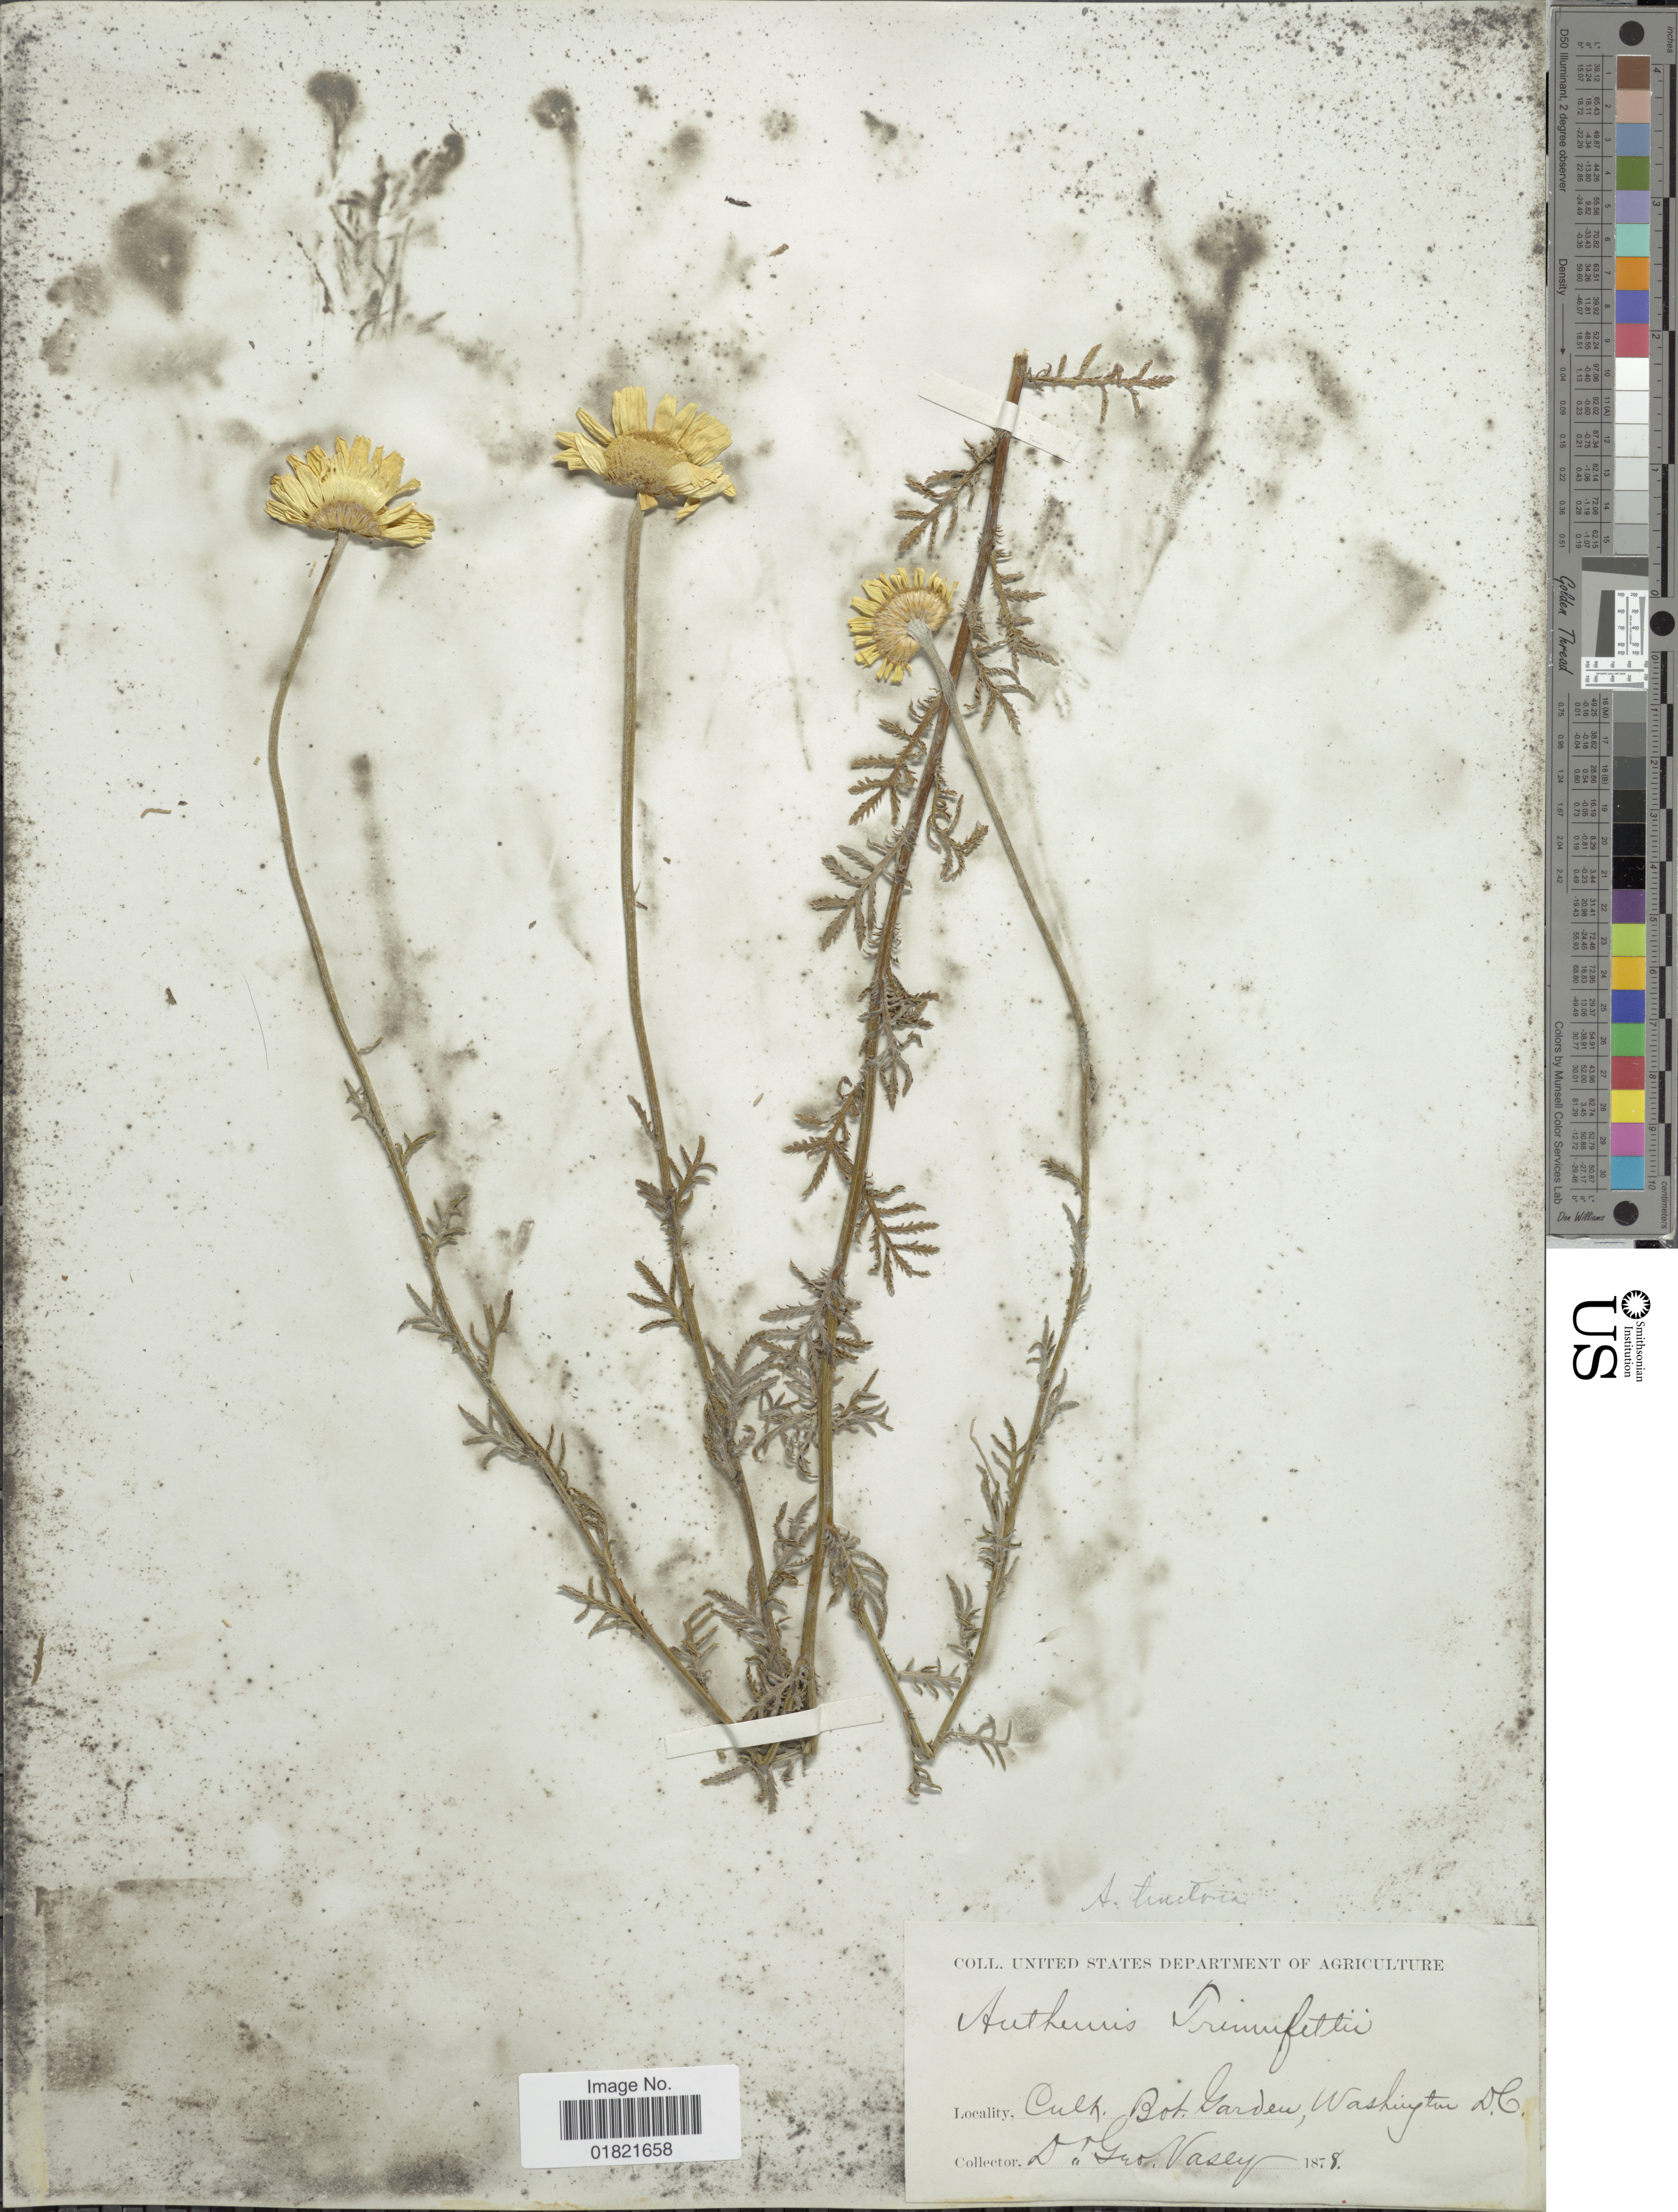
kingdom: Plantae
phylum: Tracheophyta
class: Magnoliopsida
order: Asterales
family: Asteraceae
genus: Anthemis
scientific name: Anthemis tinctoria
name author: L.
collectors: G. Vasey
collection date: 1878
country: United States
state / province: District of Columbia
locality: Washington D.C.